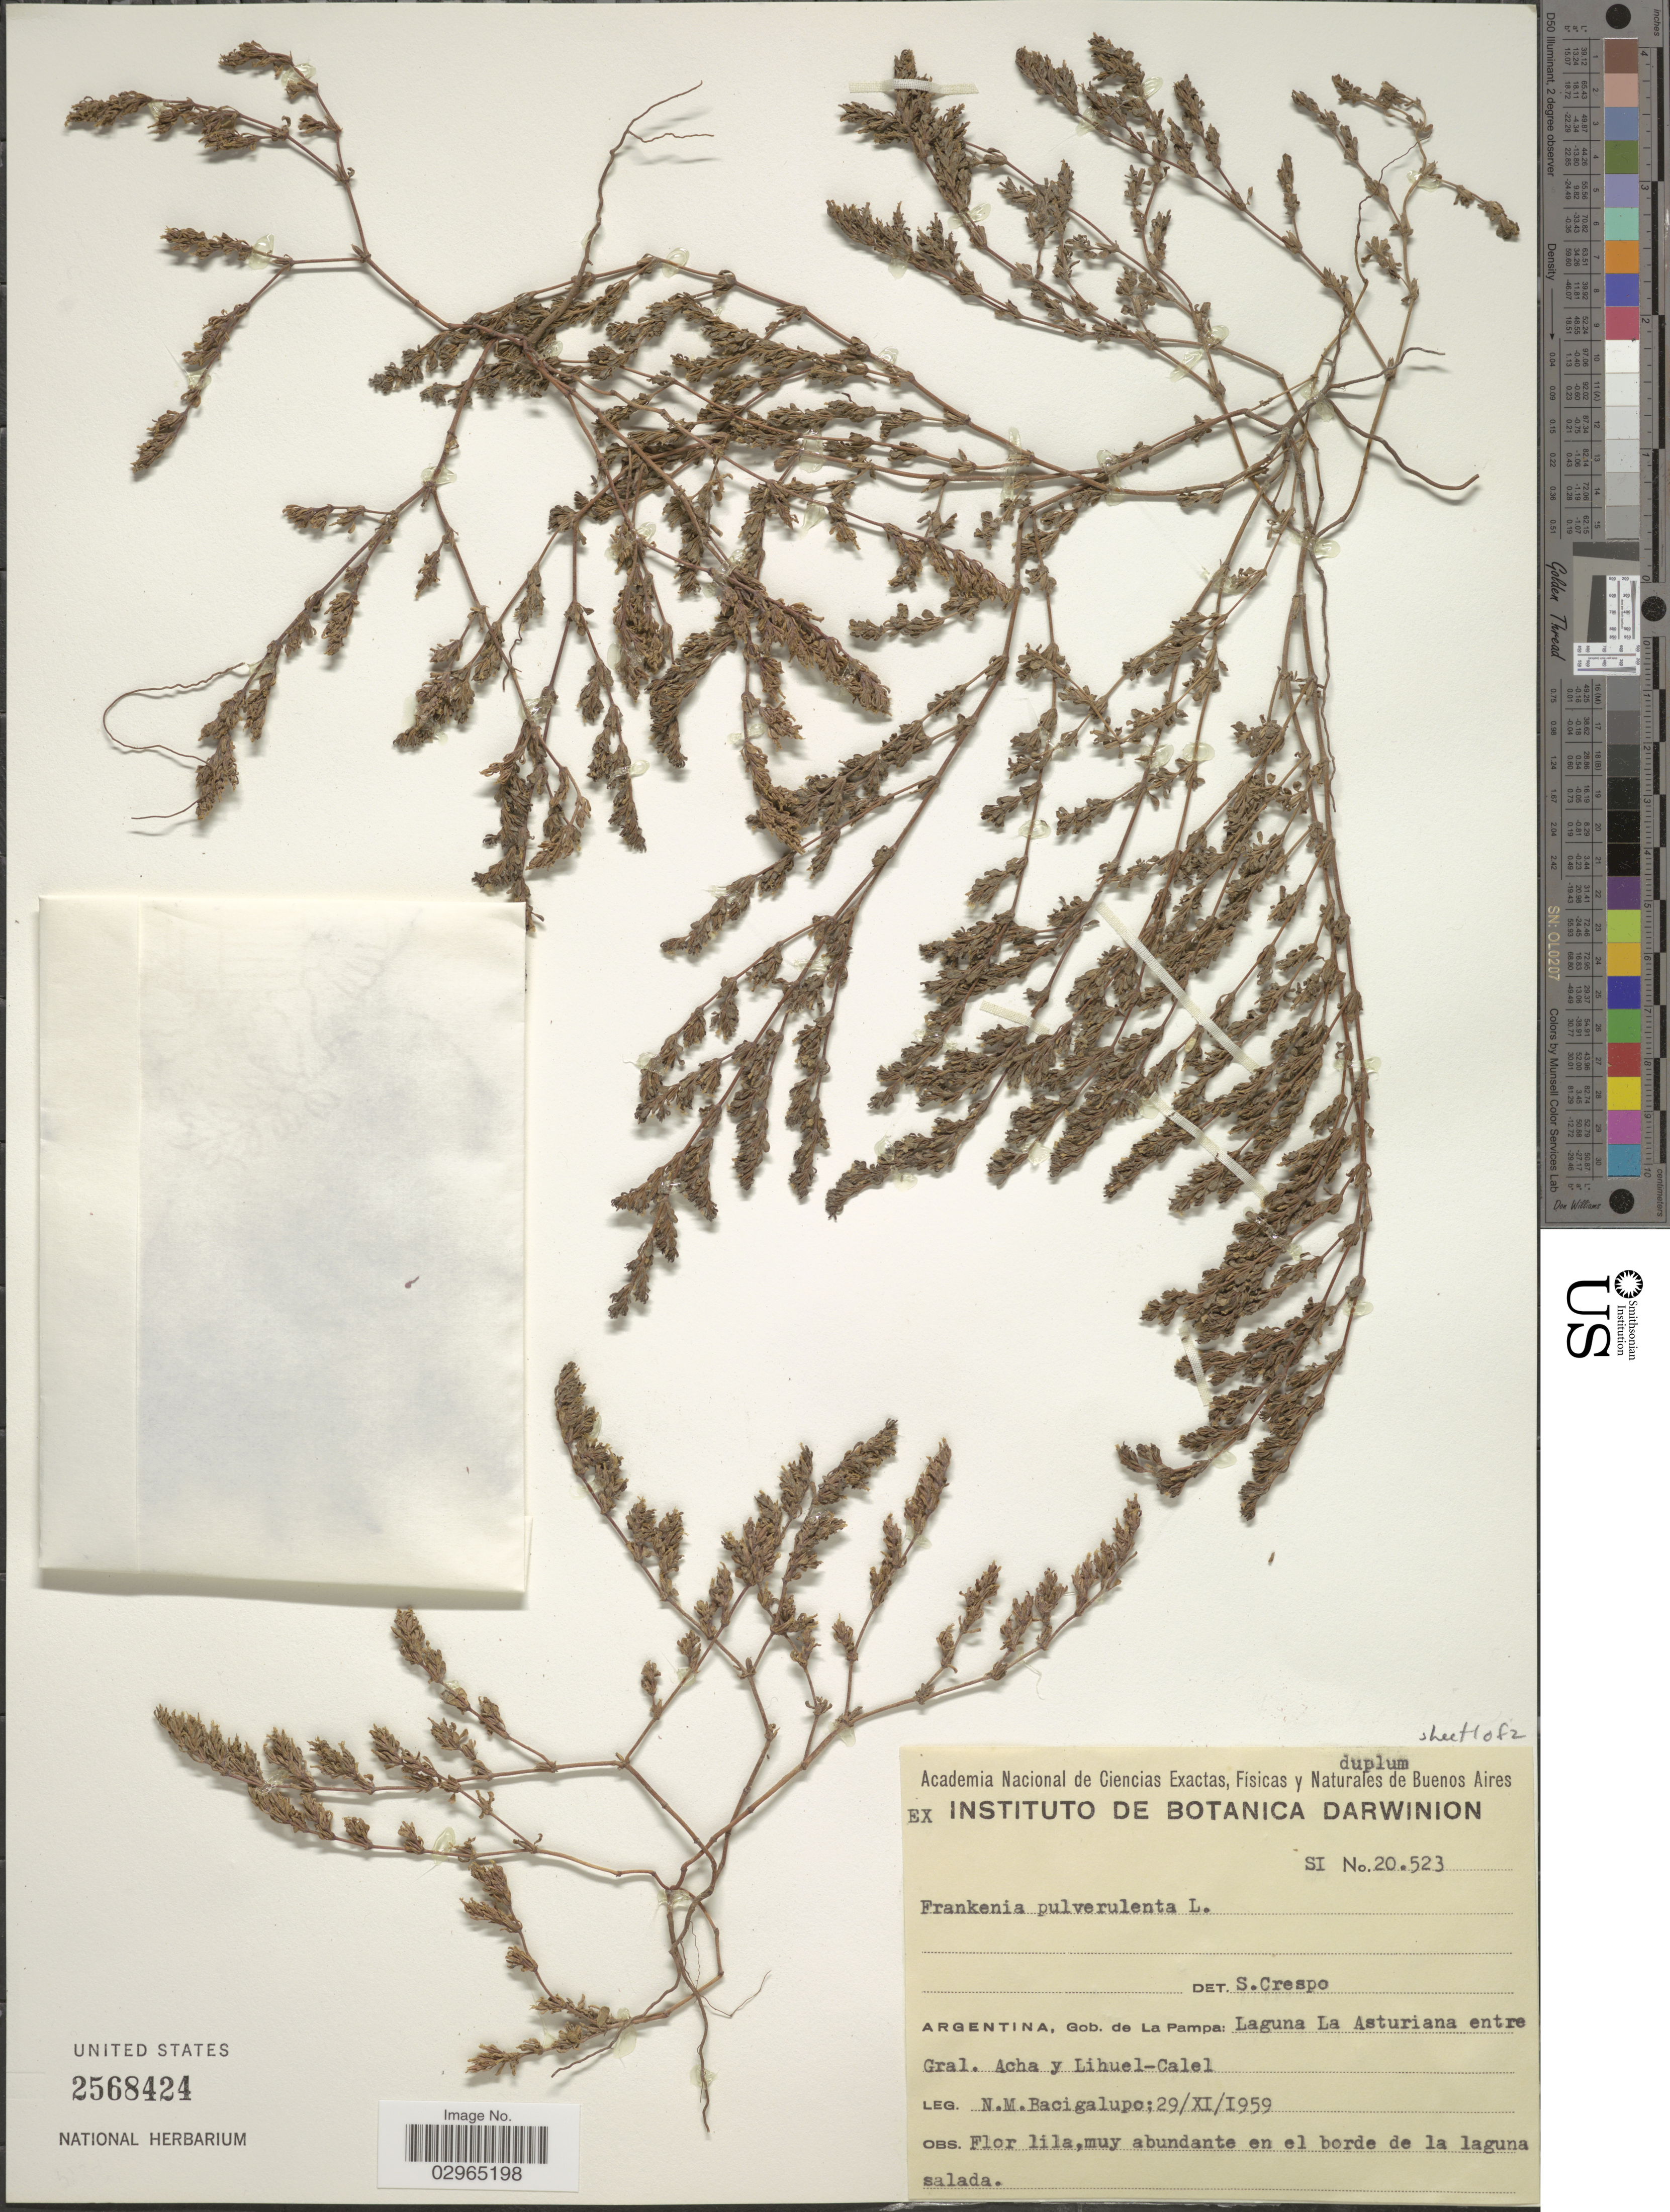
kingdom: Plantae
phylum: Tracheophyta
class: Magnoliopsida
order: Caryophyllales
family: Frankeniaceae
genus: Frankenia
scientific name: Frankenia pulverulenta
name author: L.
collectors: N. M. Bacigalupo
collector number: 20523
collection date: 1959-11-29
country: Argentina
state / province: La Pampa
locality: Gob. de La Pampa: Laguna La Asturiana entre Gral. Acha y Lihuel-Calel.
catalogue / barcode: US 2568424